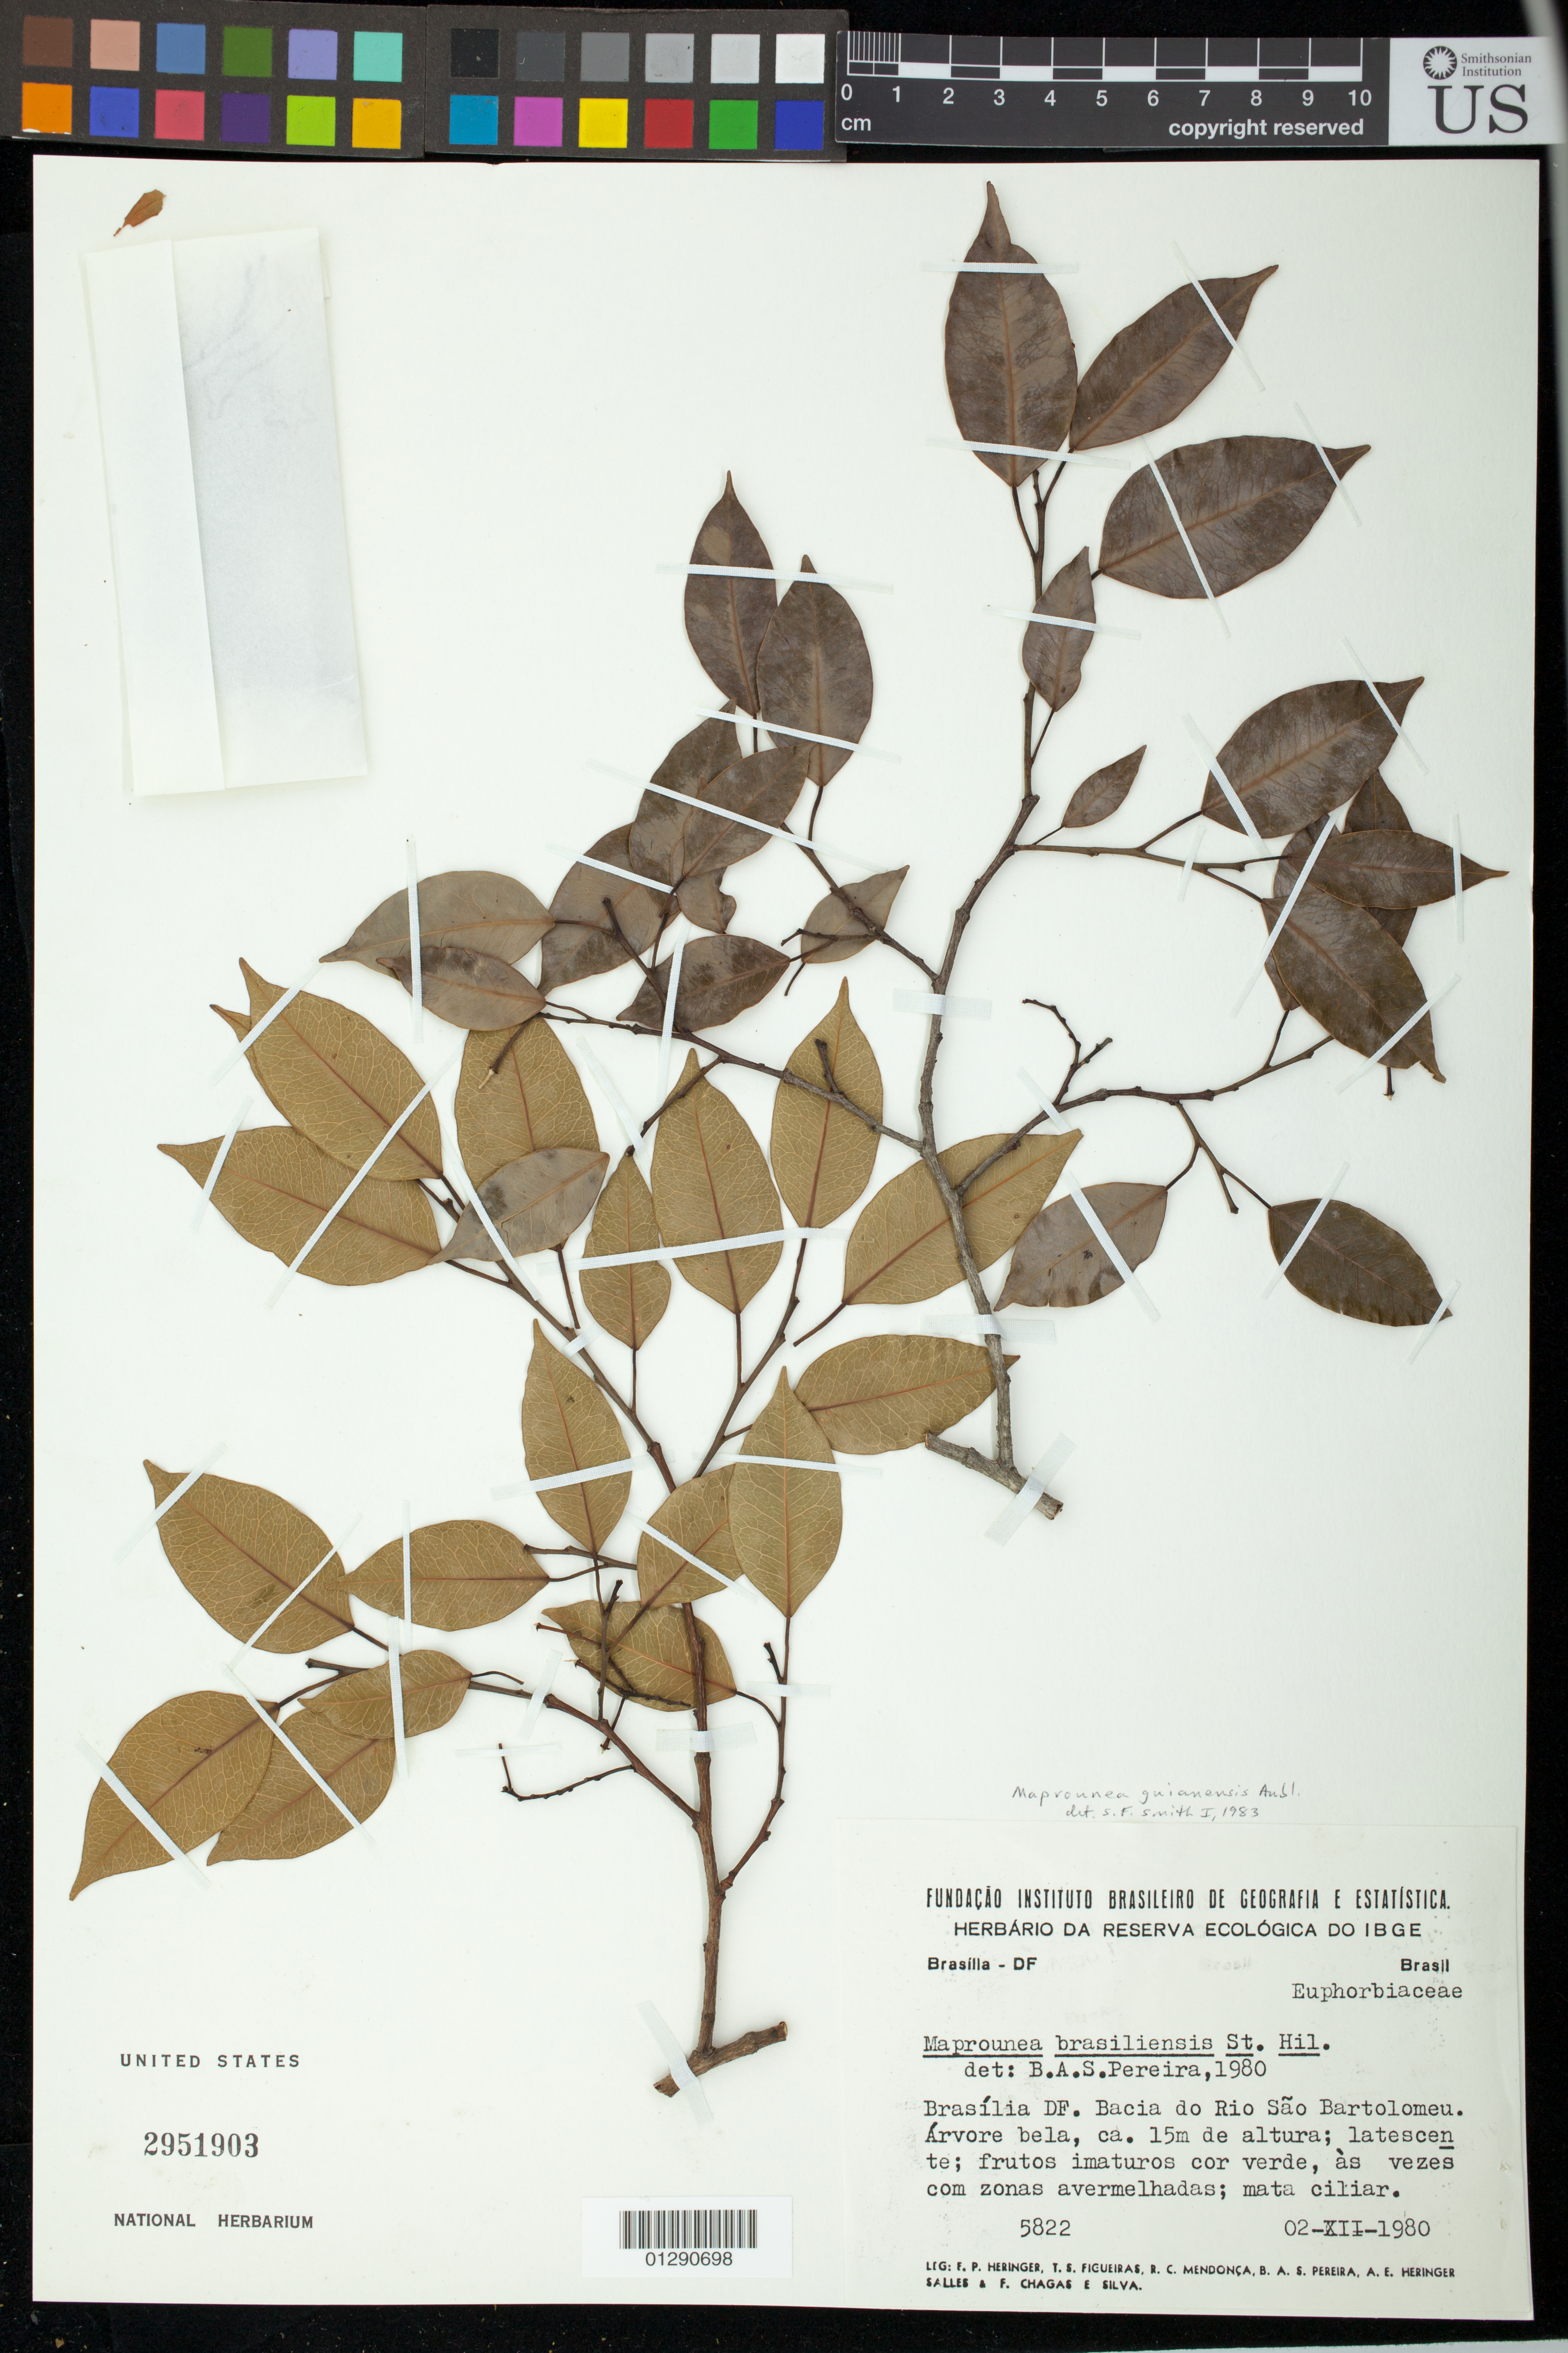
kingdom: Plantae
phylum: Tracheophyta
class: Magnoliopsida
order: Malpighiales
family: Euphorbiaceae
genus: Maprounea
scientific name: Maprounea guianensis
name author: Aubl.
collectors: E. P. Heringer, T. S. Figueiras, R. C. de Mendonça, A. Salles & F. Chagas e Silva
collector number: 5822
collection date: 1980-12-02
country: Brazil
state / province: Distrito Federal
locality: Bacia do Rio Sao Bartolomeu.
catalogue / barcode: US 2951903